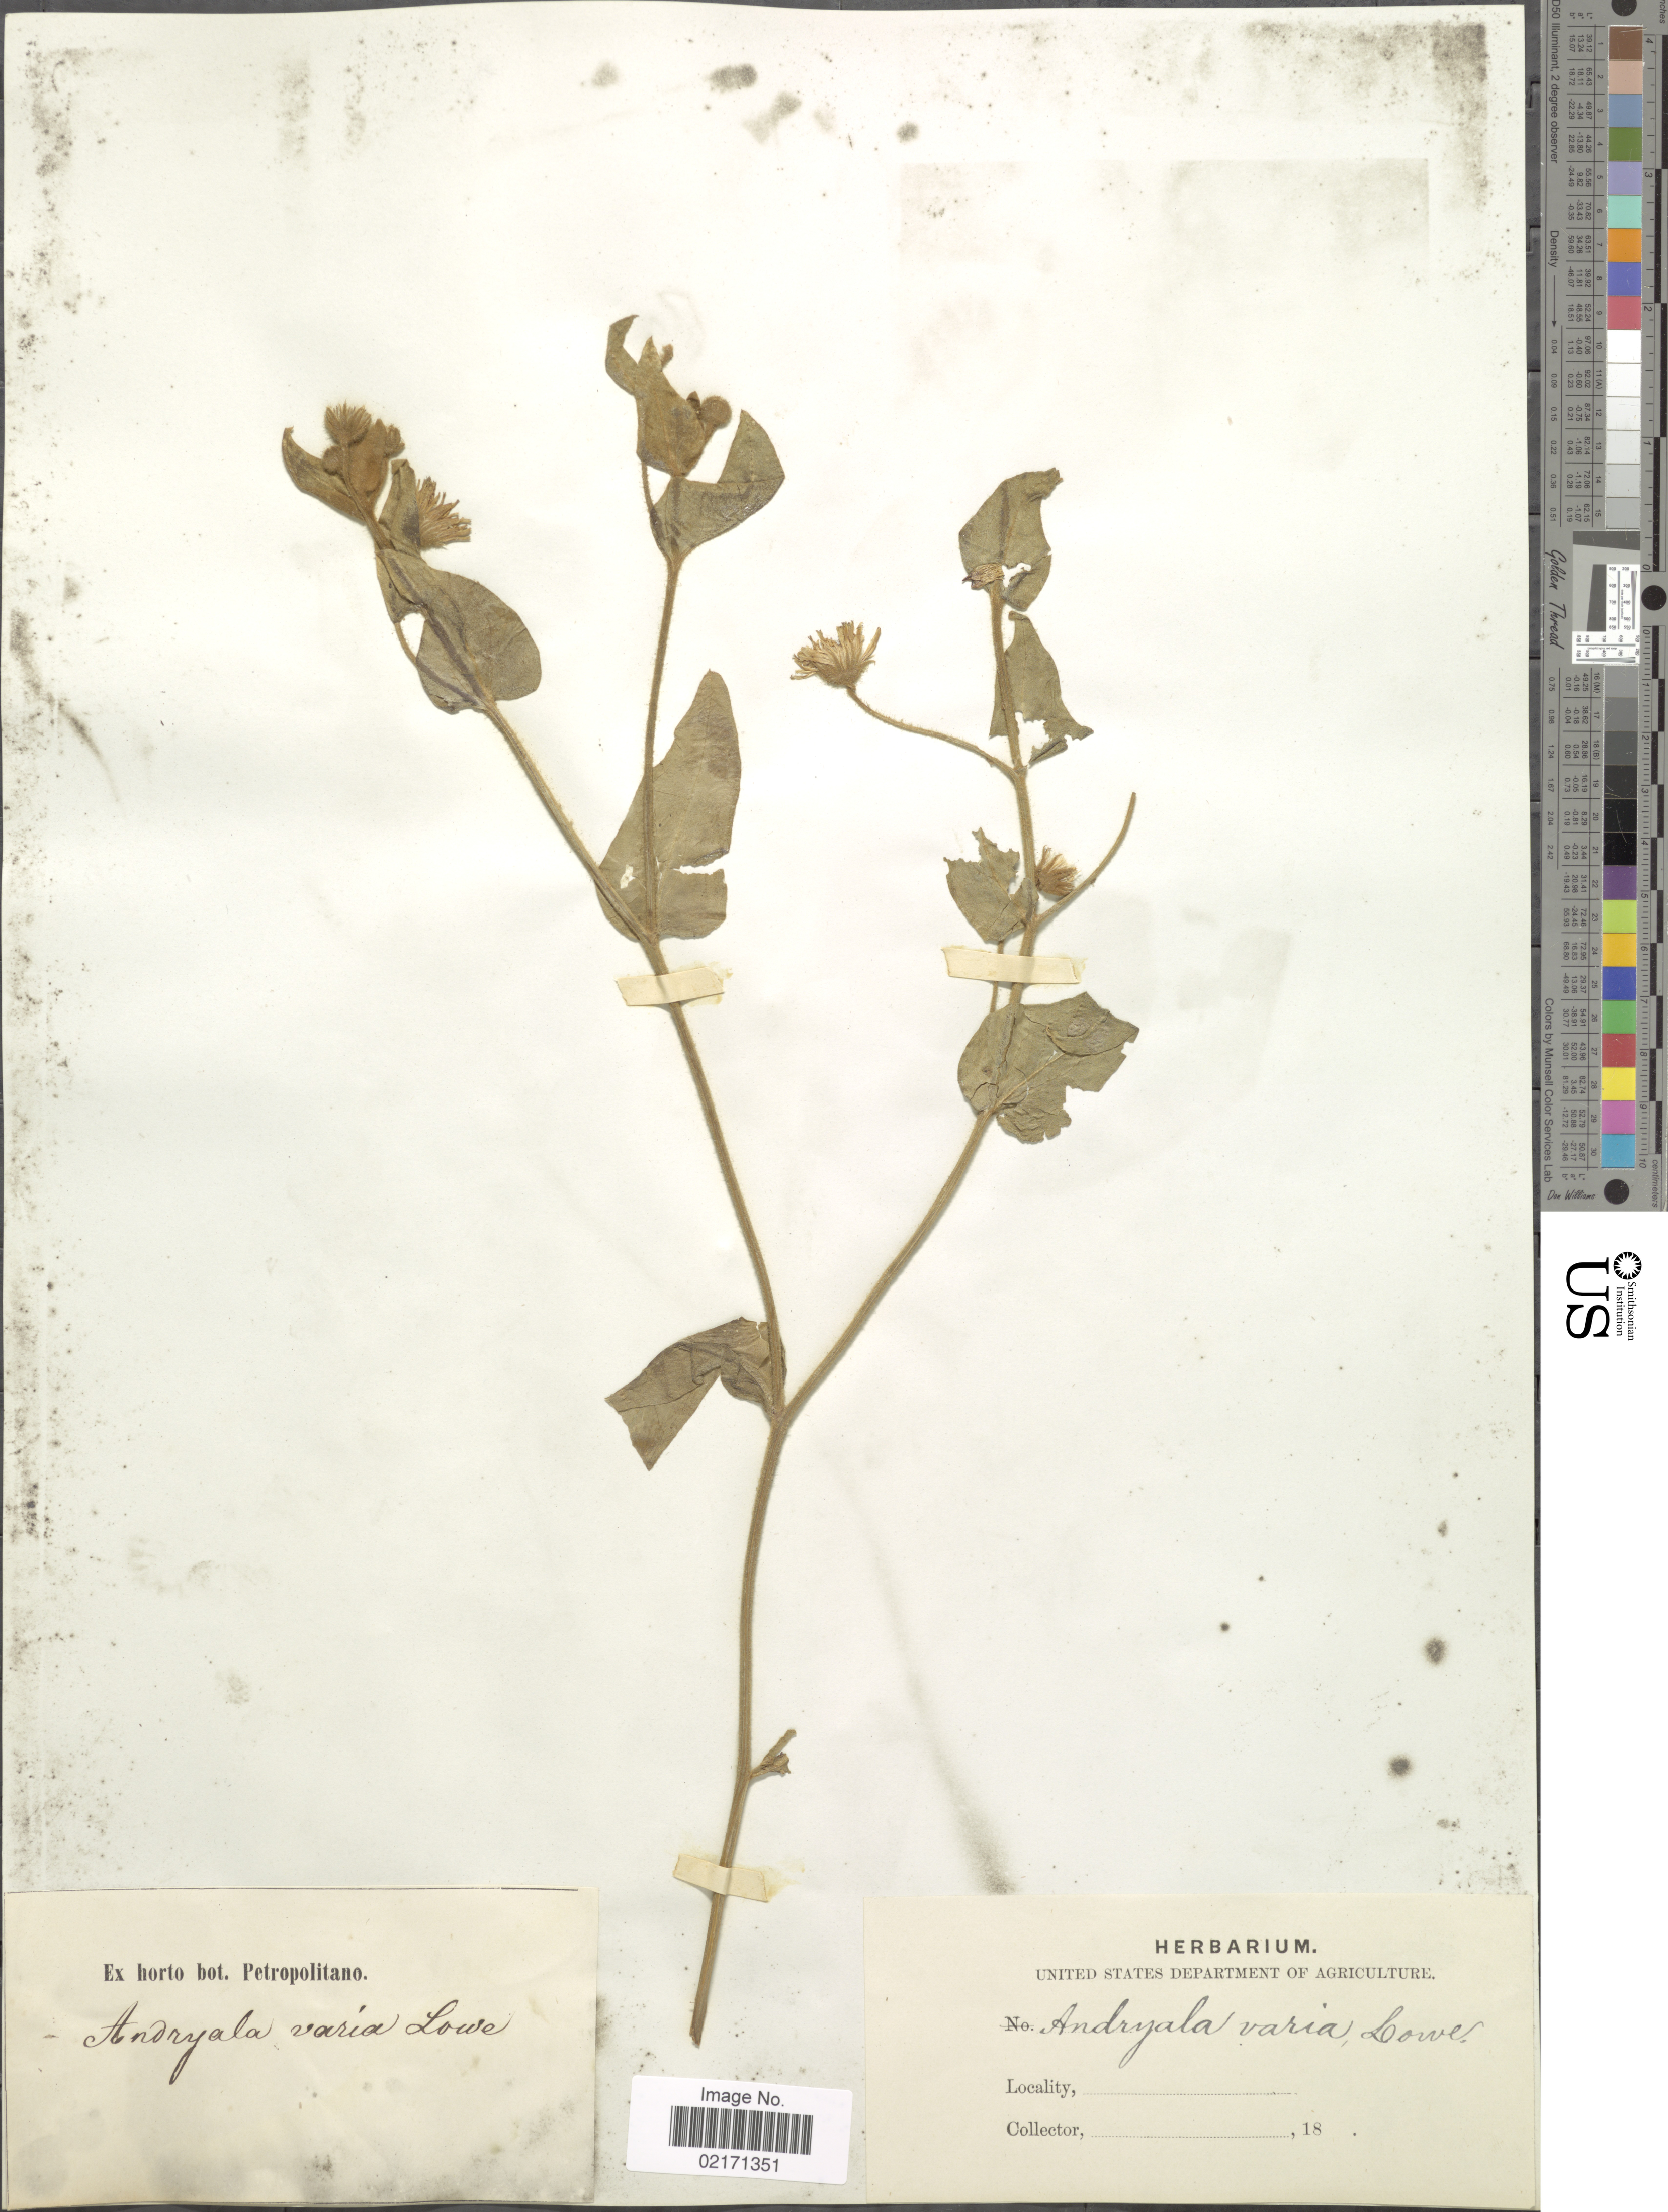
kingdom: Plantae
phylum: Tracheophyta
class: Magnoliopsida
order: Asterales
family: Asteraceae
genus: Andryala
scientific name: Andryala glandulosa subsp. cheiranthifolia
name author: (L'Hér.) Greuter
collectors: ex Horto Bot. Petropolitano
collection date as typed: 18